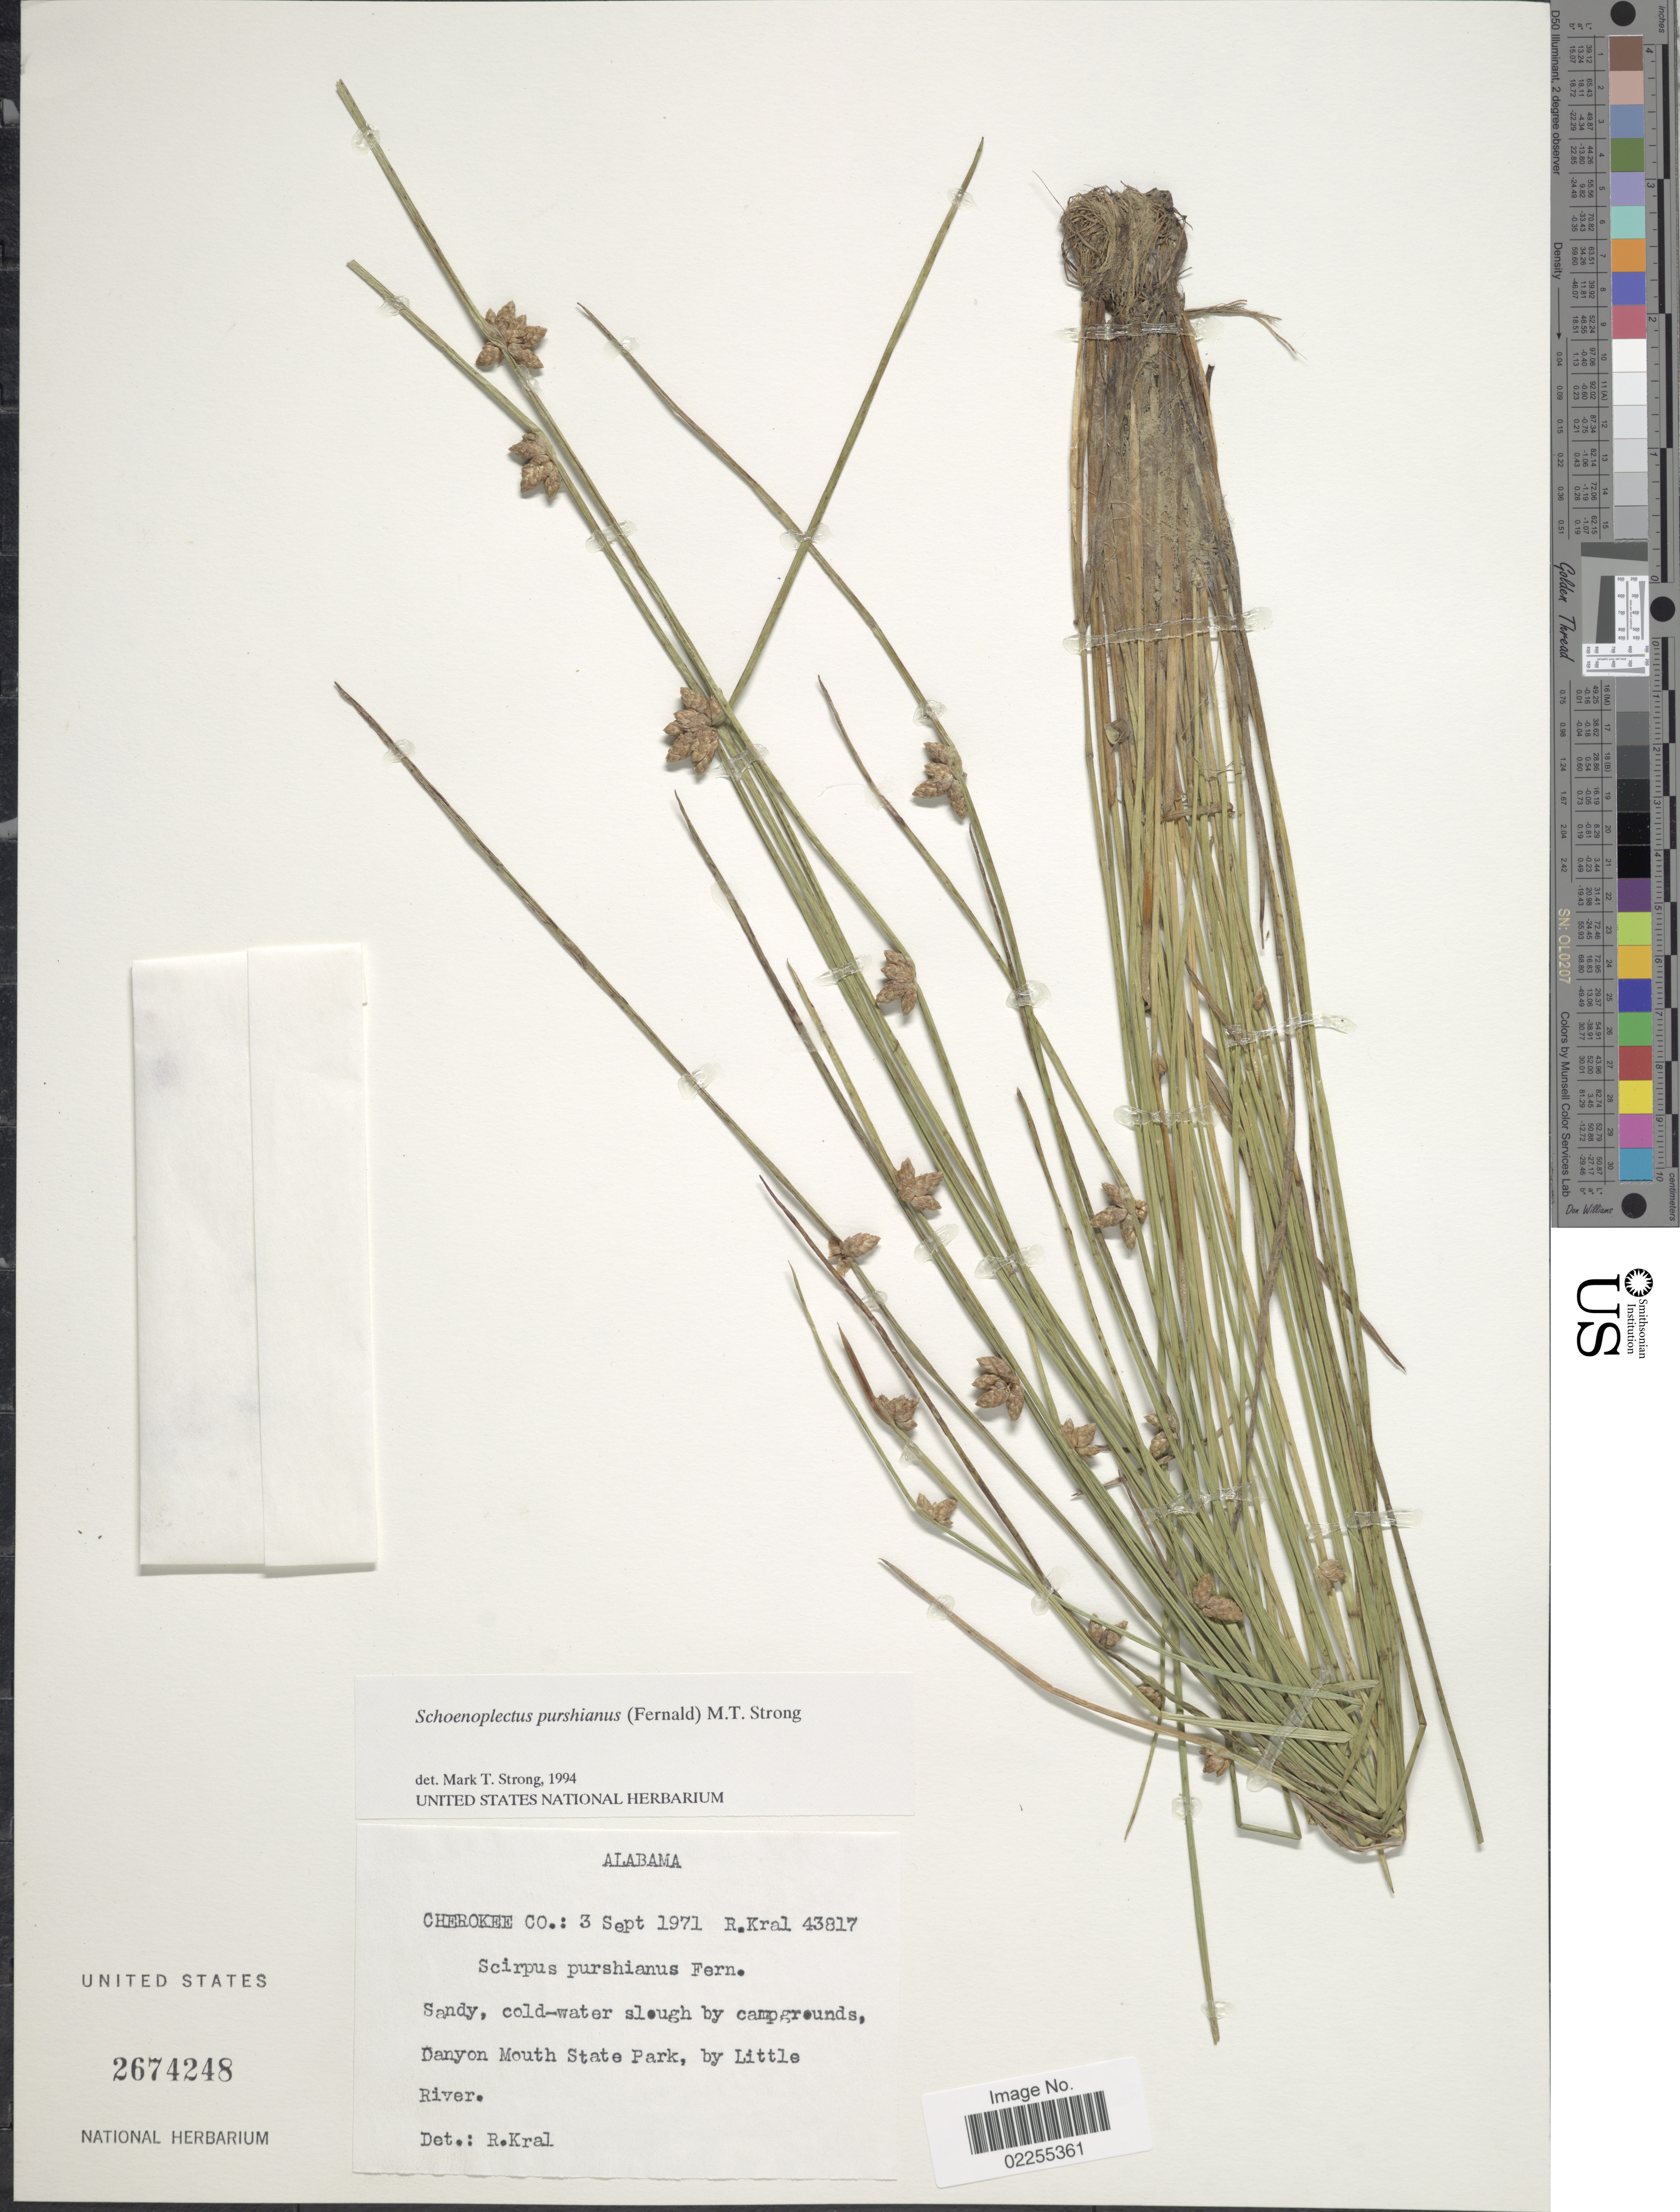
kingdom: Plantae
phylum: Tracheophyta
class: Liliopsida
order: Poales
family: Cyperaceae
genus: Schoenoplectus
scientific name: Schoenoplectus purshianus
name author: (Fernald) M.T. Strong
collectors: R. Kral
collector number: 43817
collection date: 1971-09-03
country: United States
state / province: Alabama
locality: Cherokee Co., sandy, cold-water slough by campgrounds, Danyon Mouth State Park, by Little River.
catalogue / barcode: US 2674248